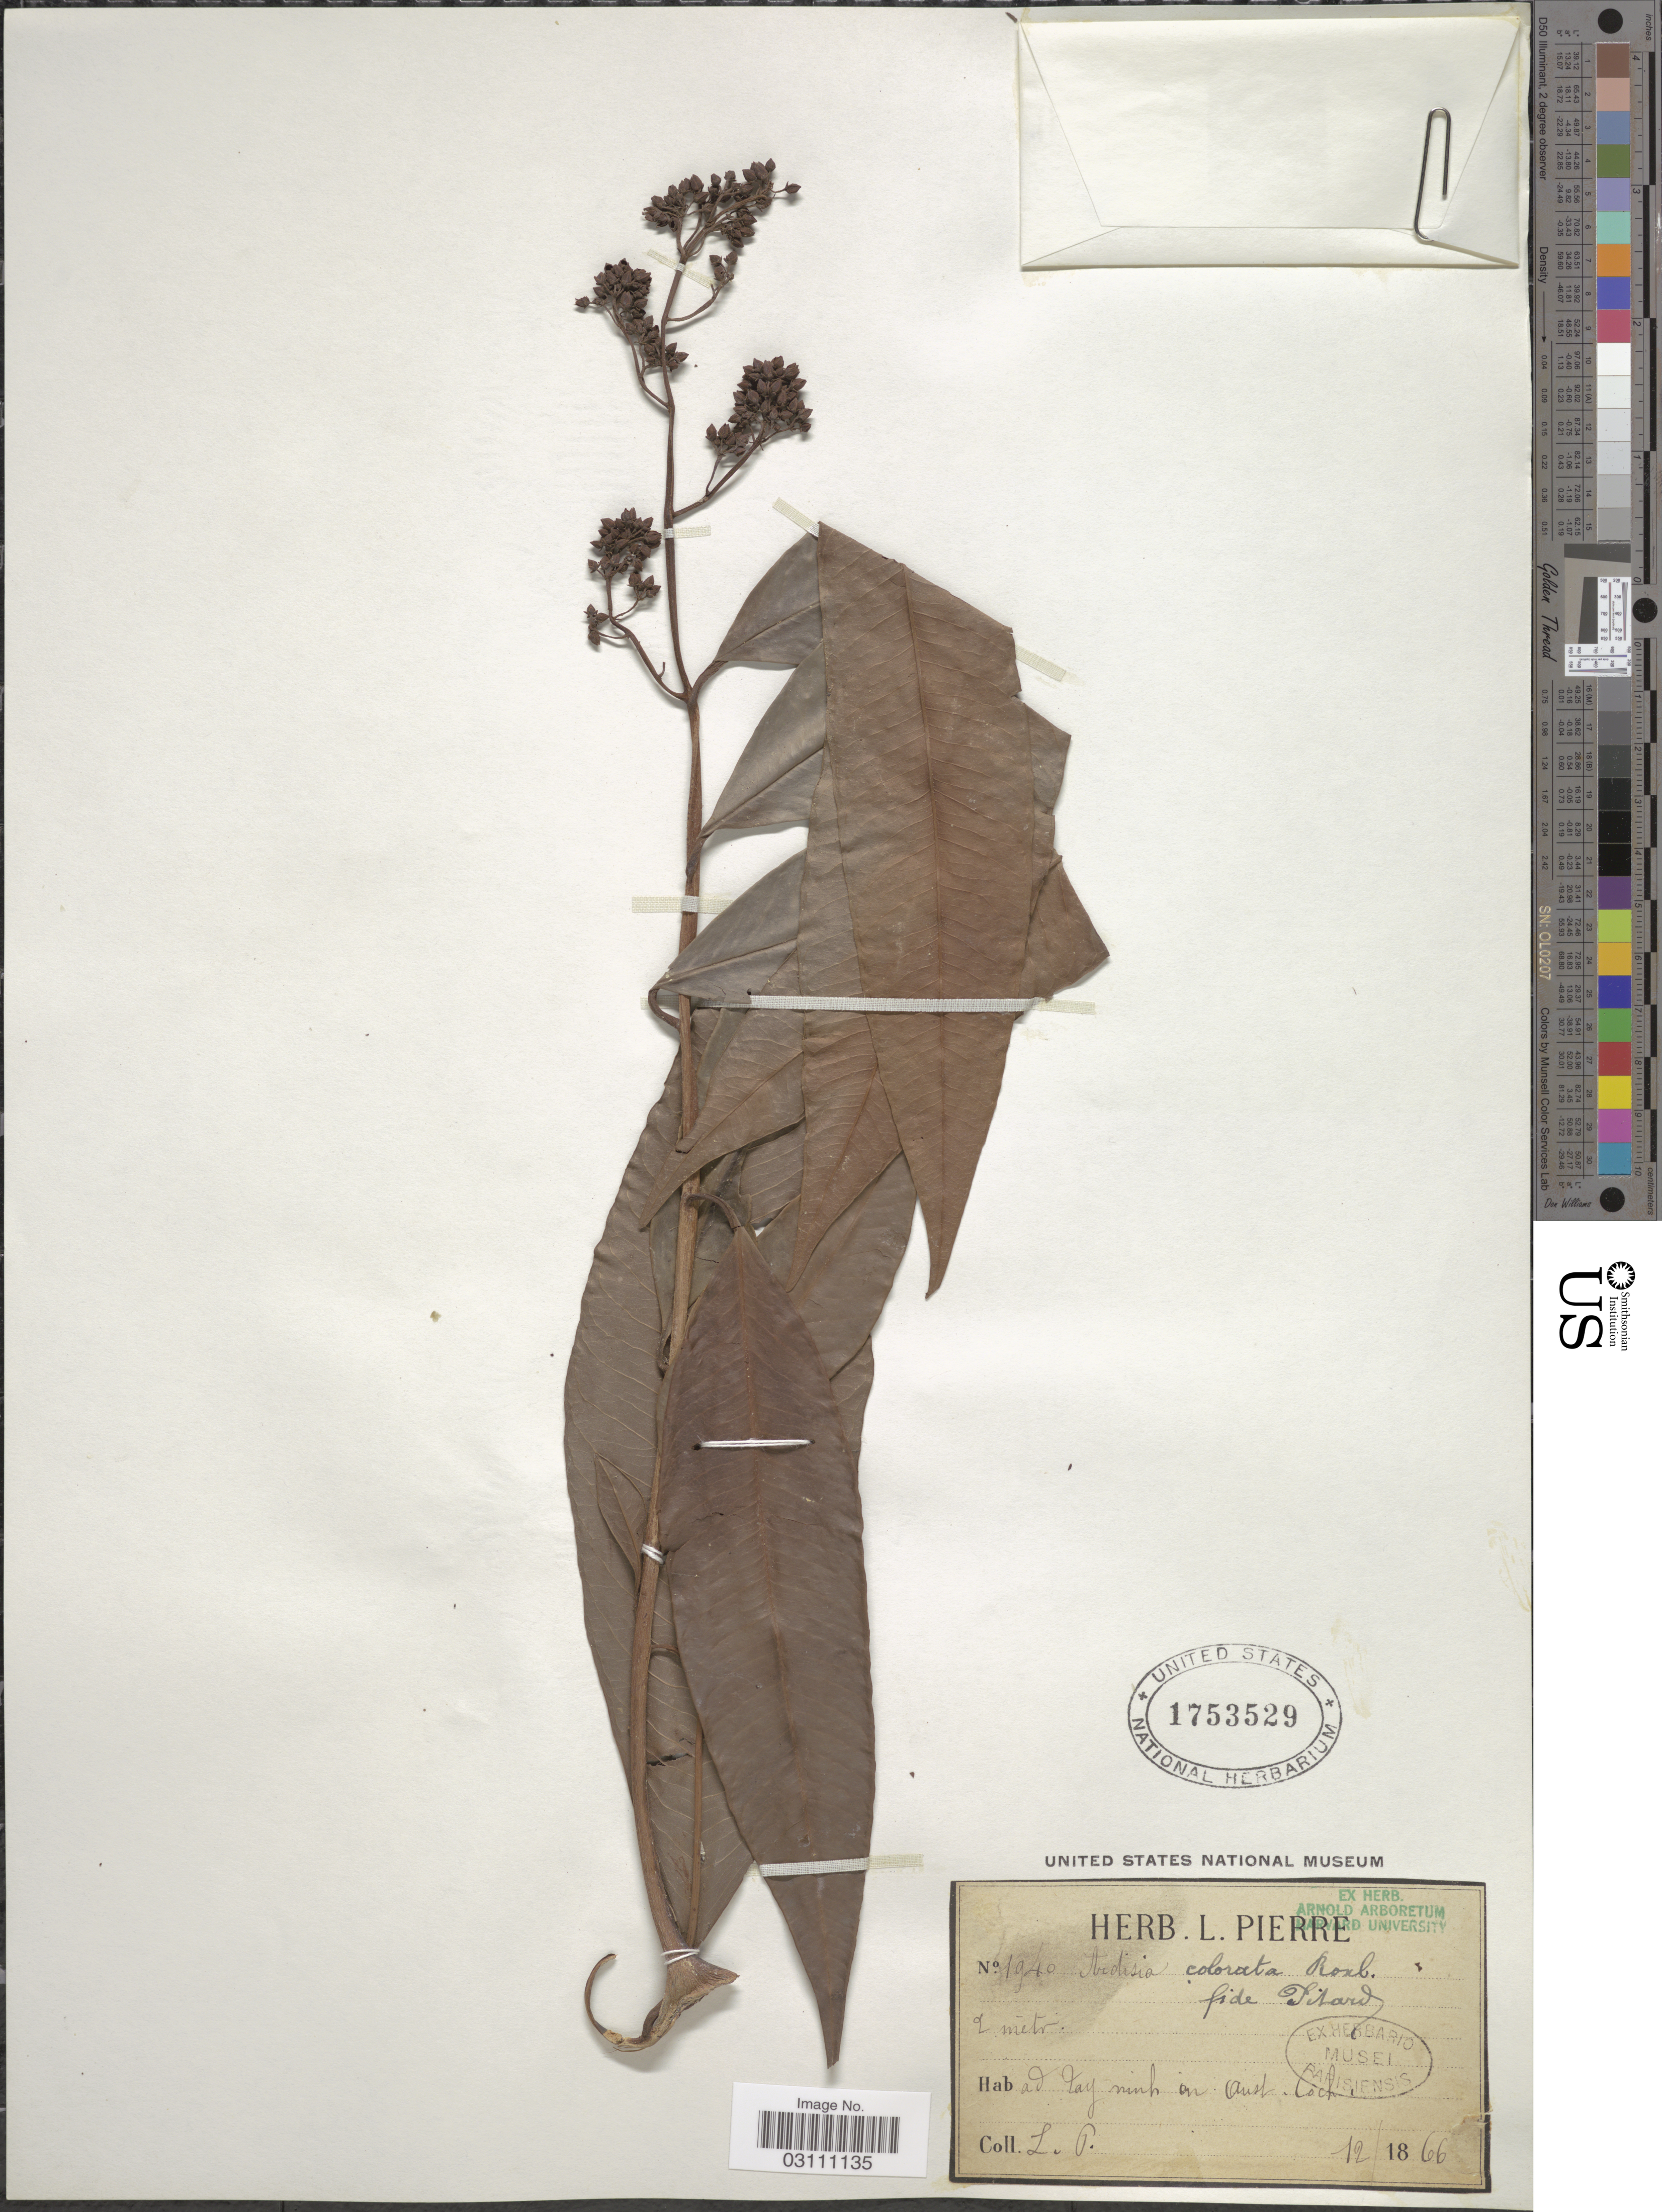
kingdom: Plantae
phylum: Tracheophyta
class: Magnoliopsida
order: Ericales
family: Primulaceae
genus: Ardisia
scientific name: Ardisia colorata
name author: Roxb.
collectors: L. Pierre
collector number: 1940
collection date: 1866-12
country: Vietnam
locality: Ad Tay ninh on Aust. Coch.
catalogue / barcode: US 1753529